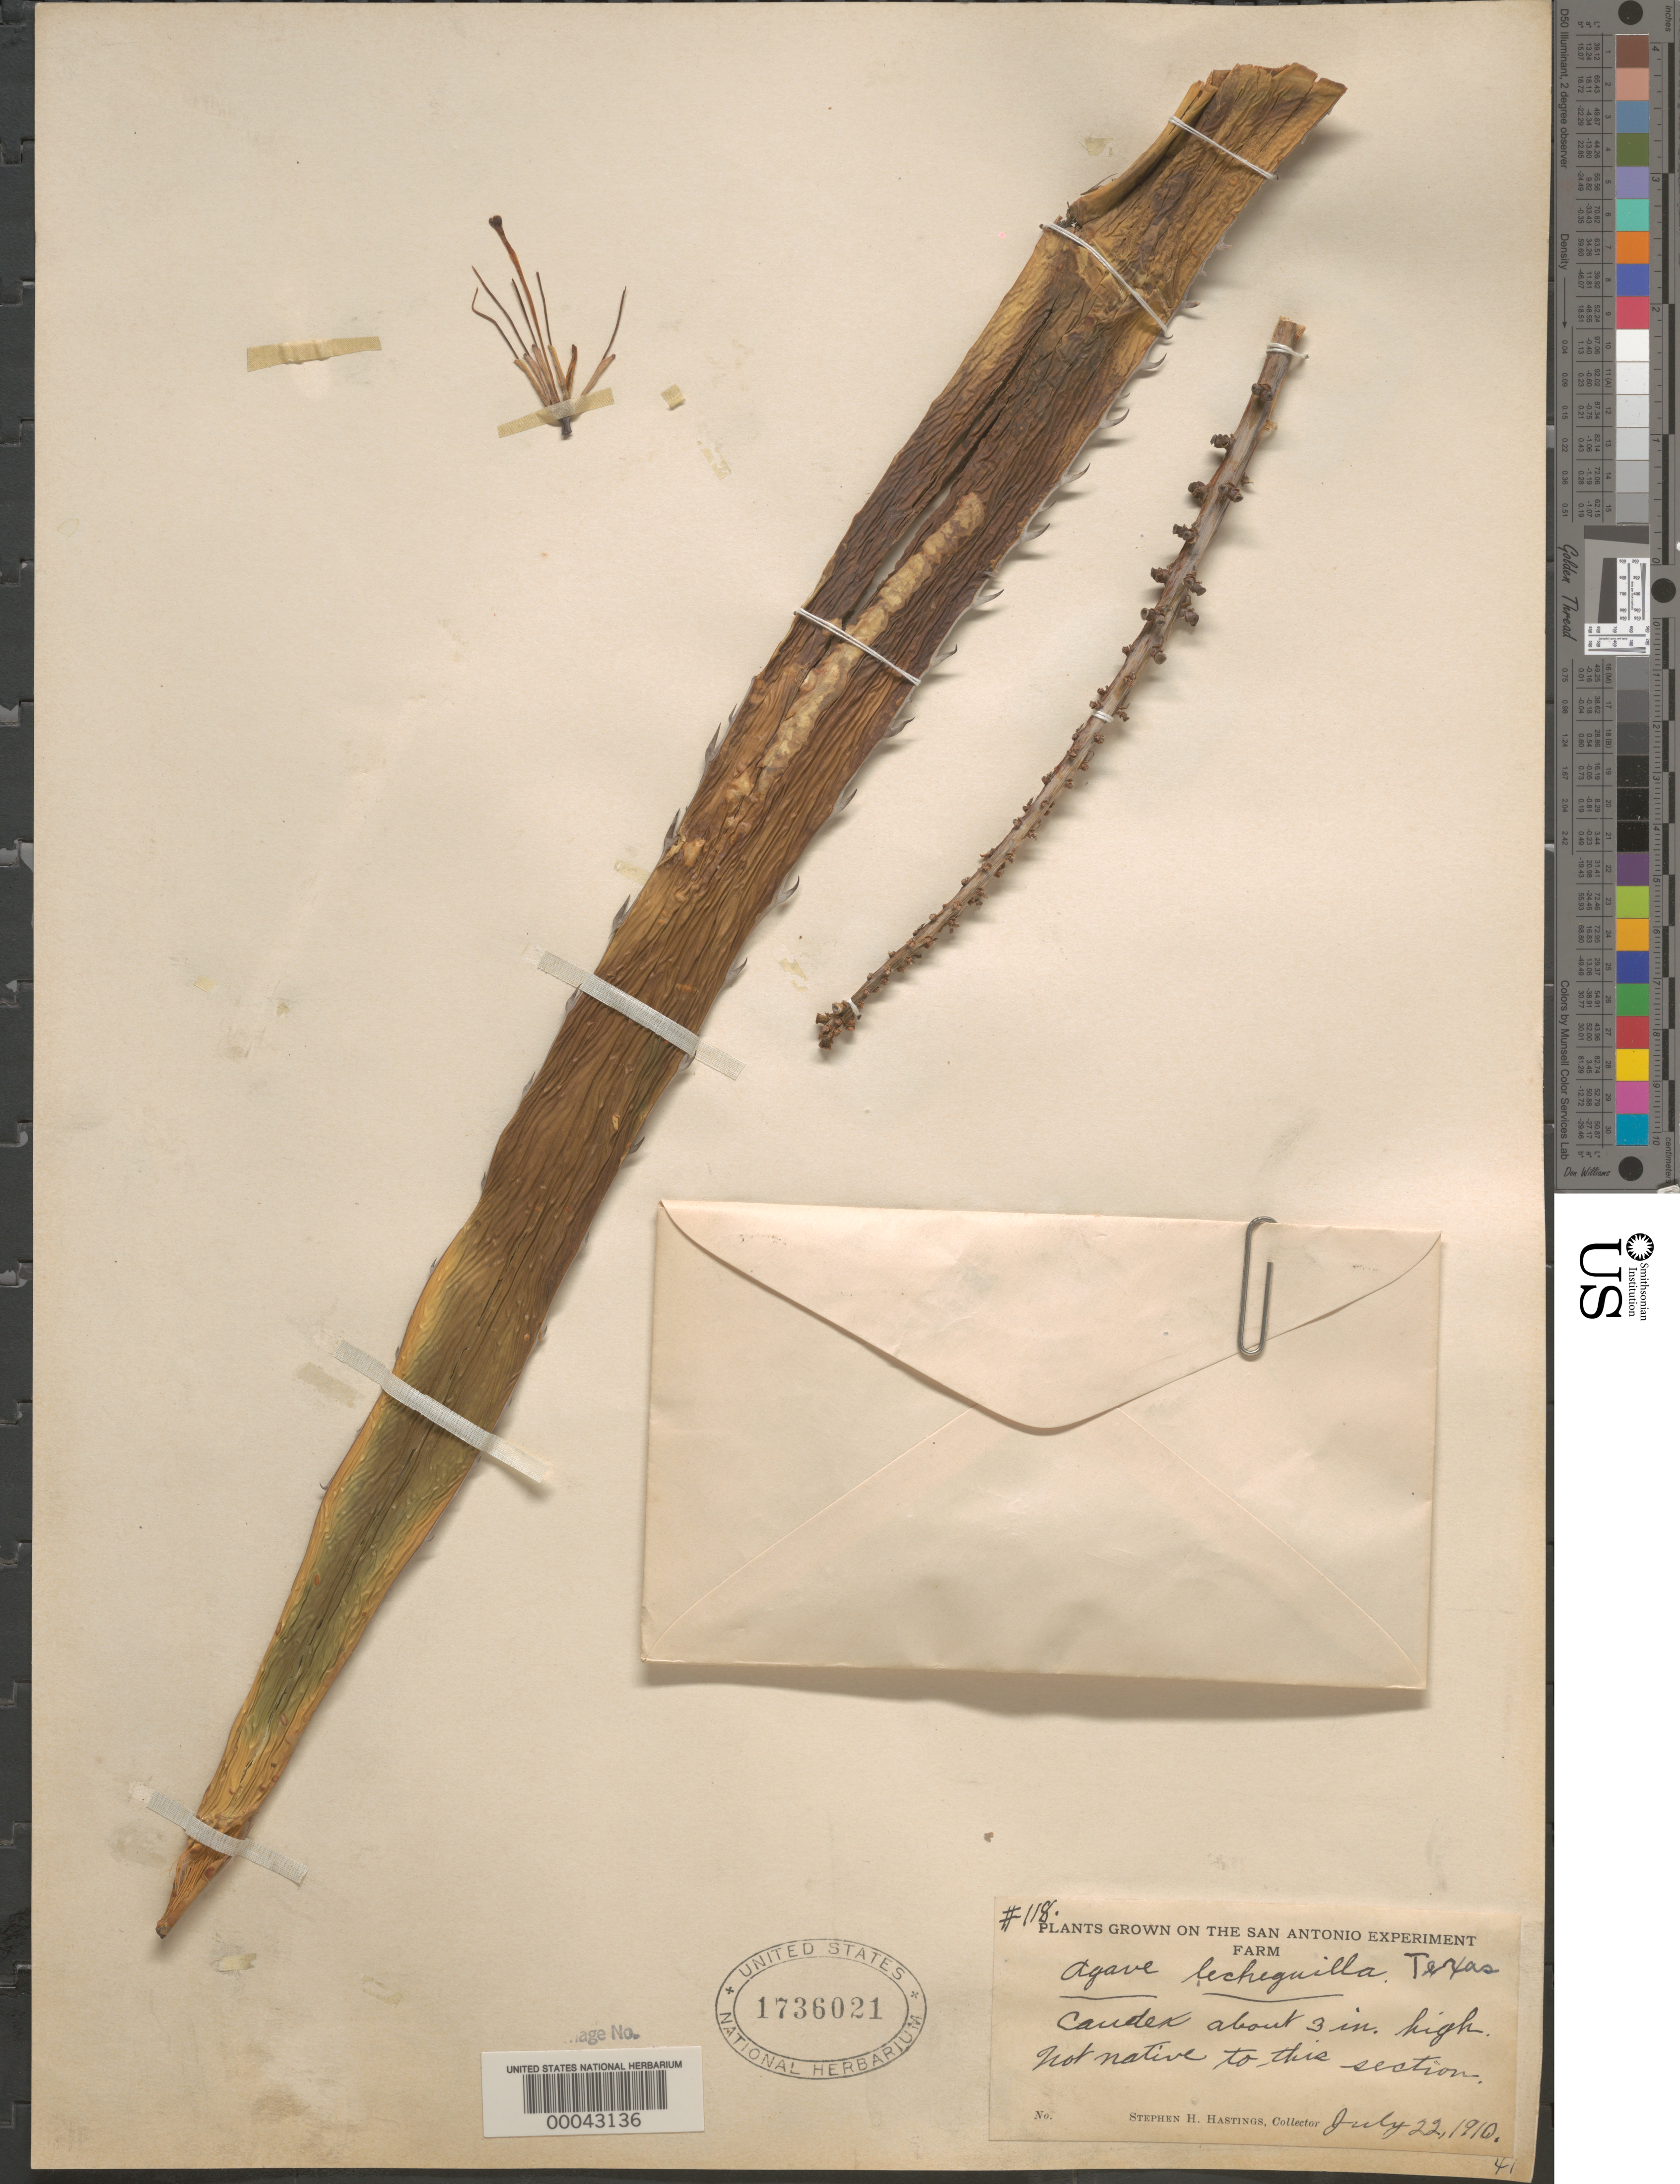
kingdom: Plantae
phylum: Tracheophyta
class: Liliopsida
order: Asparagales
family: Asparagaceae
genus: Agave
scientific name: Agave lechuguilla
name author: Torr.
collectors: S. Hastings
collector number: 118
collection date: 1910-07-22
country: United States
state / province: Texas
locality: On the San Antonio Experiment Farm.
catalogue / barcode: US 1736021